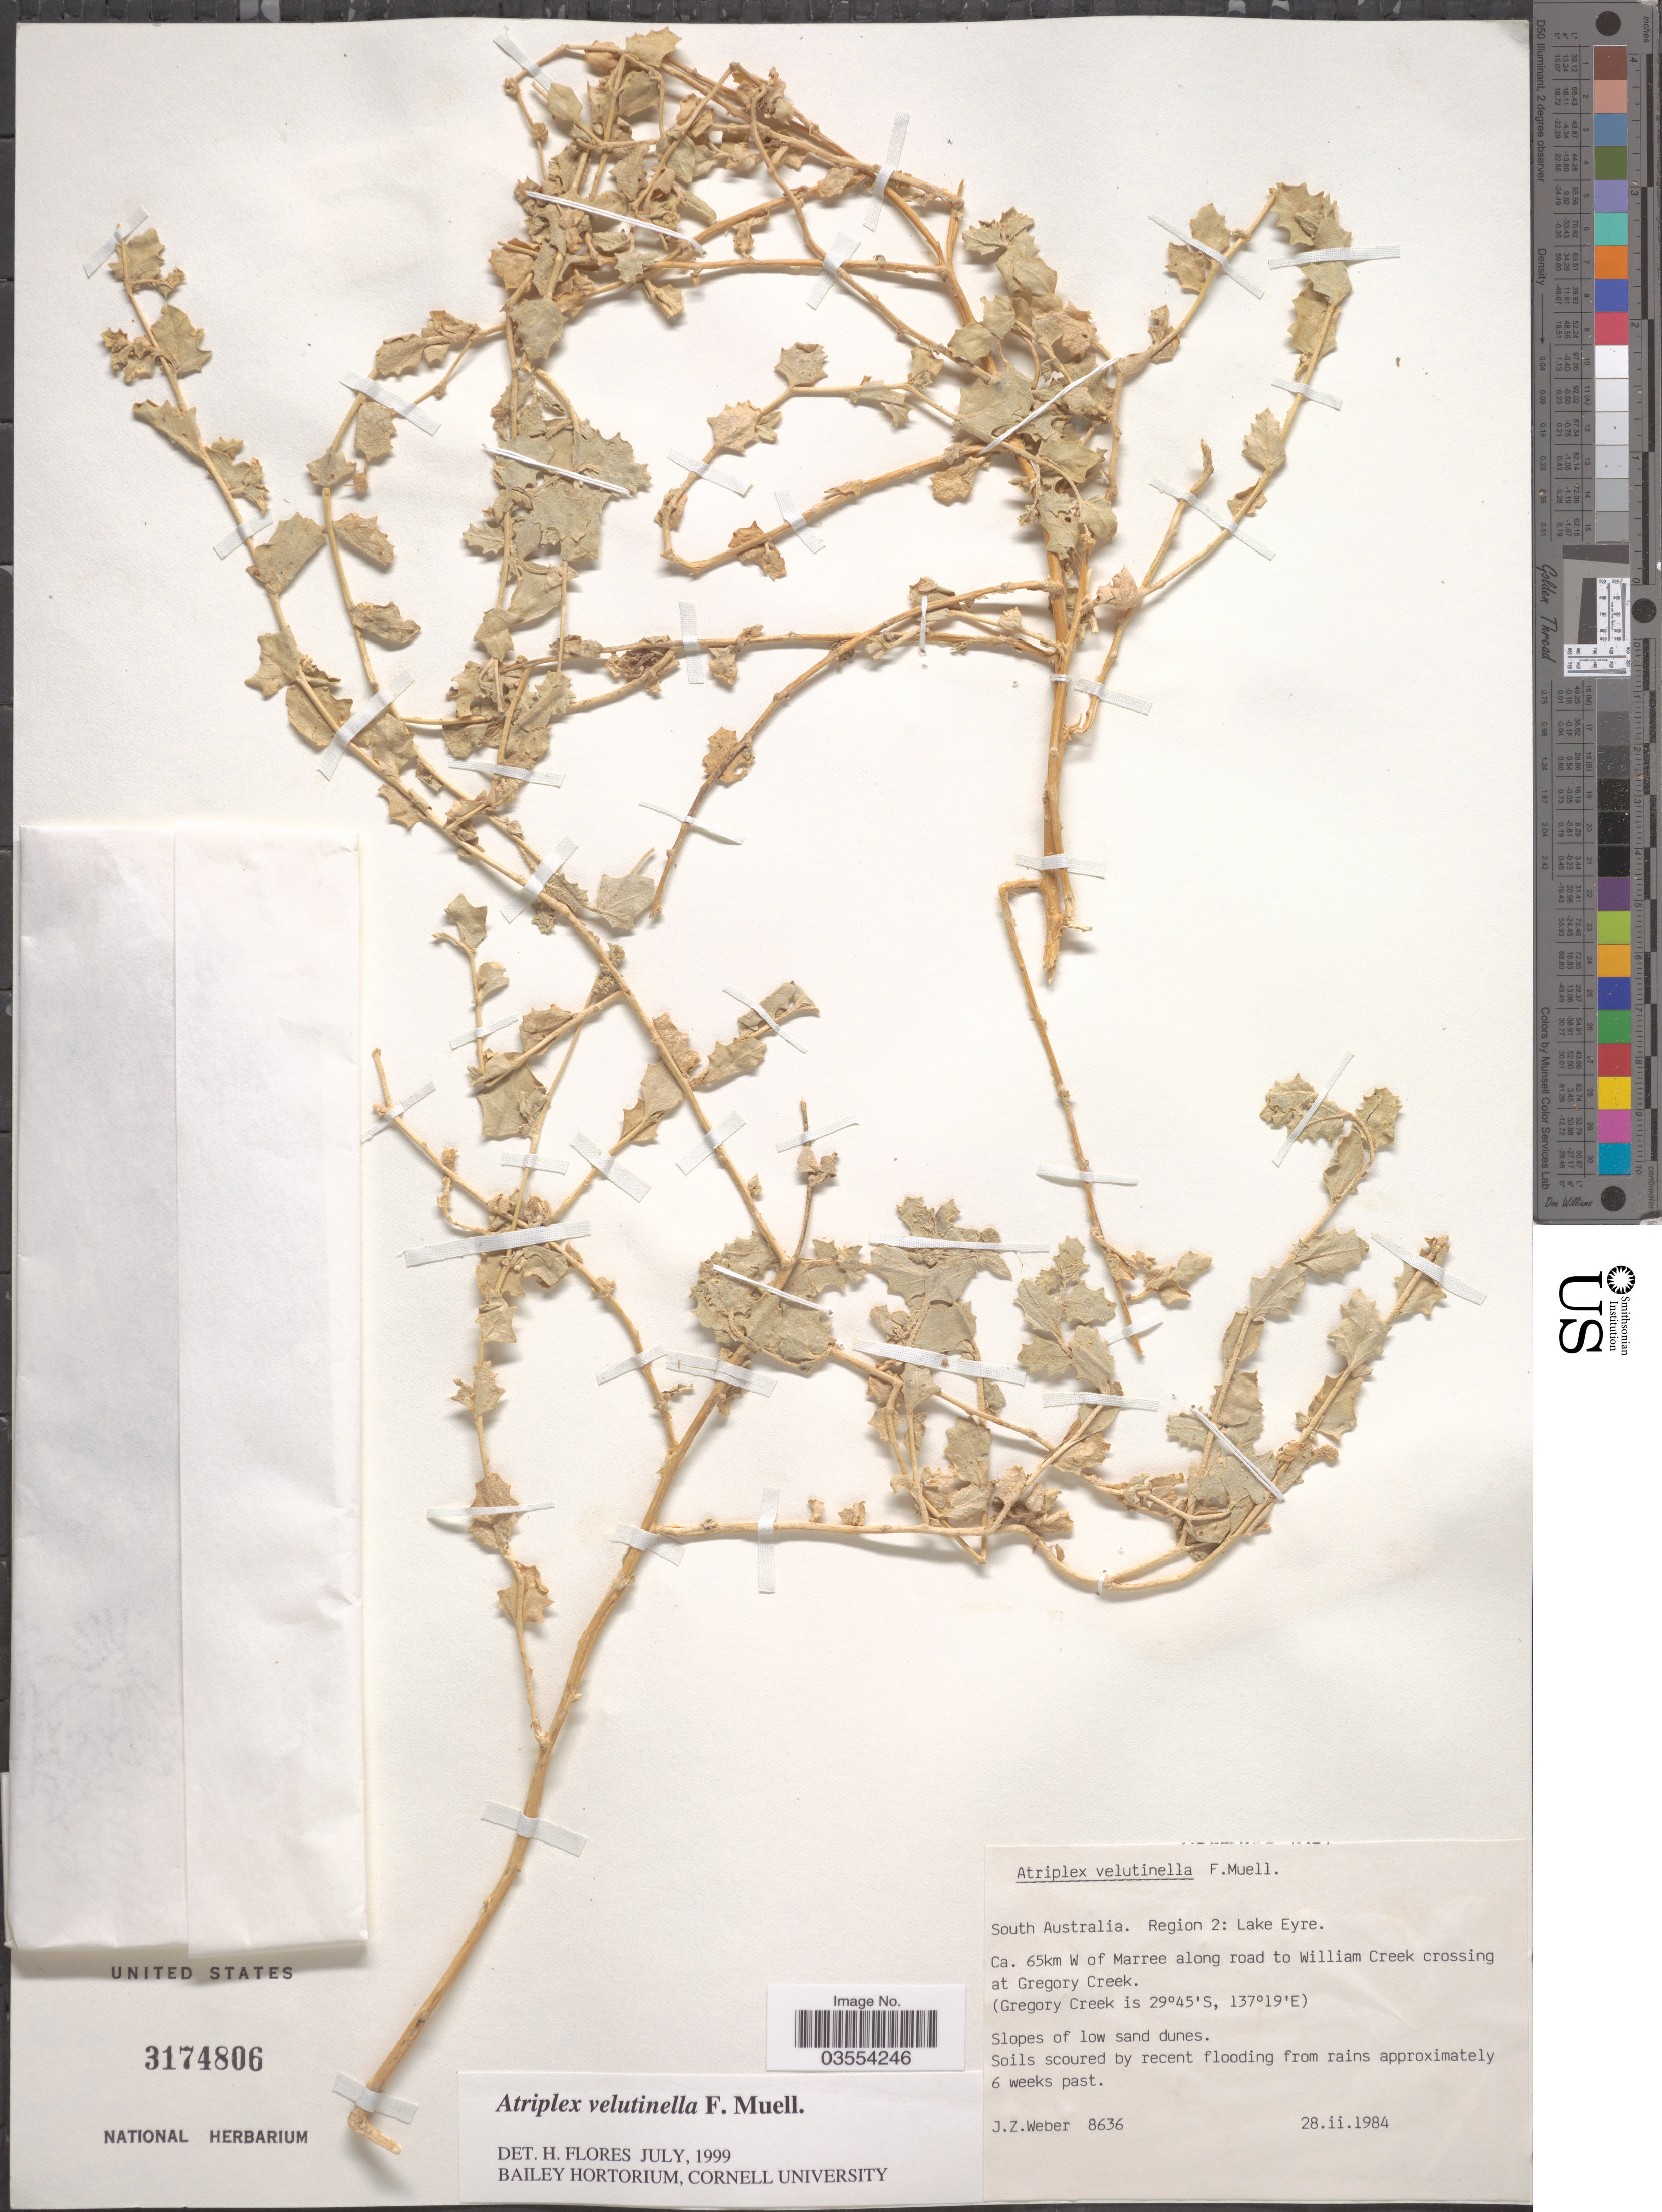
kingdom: Plantae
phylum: Tracheophyta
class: Magnoliopsida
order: Caryophyllales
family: Amaranthaceae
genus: Atriplex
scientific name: Atriplex velutinella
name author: F. Muell.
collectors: J.Z. Weber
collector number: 8636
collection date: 1984-02-28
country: Australia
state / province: South Australia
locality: Region 2: Lake Eyre. Ca. 65km W of Marree along road to William Creek crossing at Gregory Creek.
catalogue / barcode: US 3174806